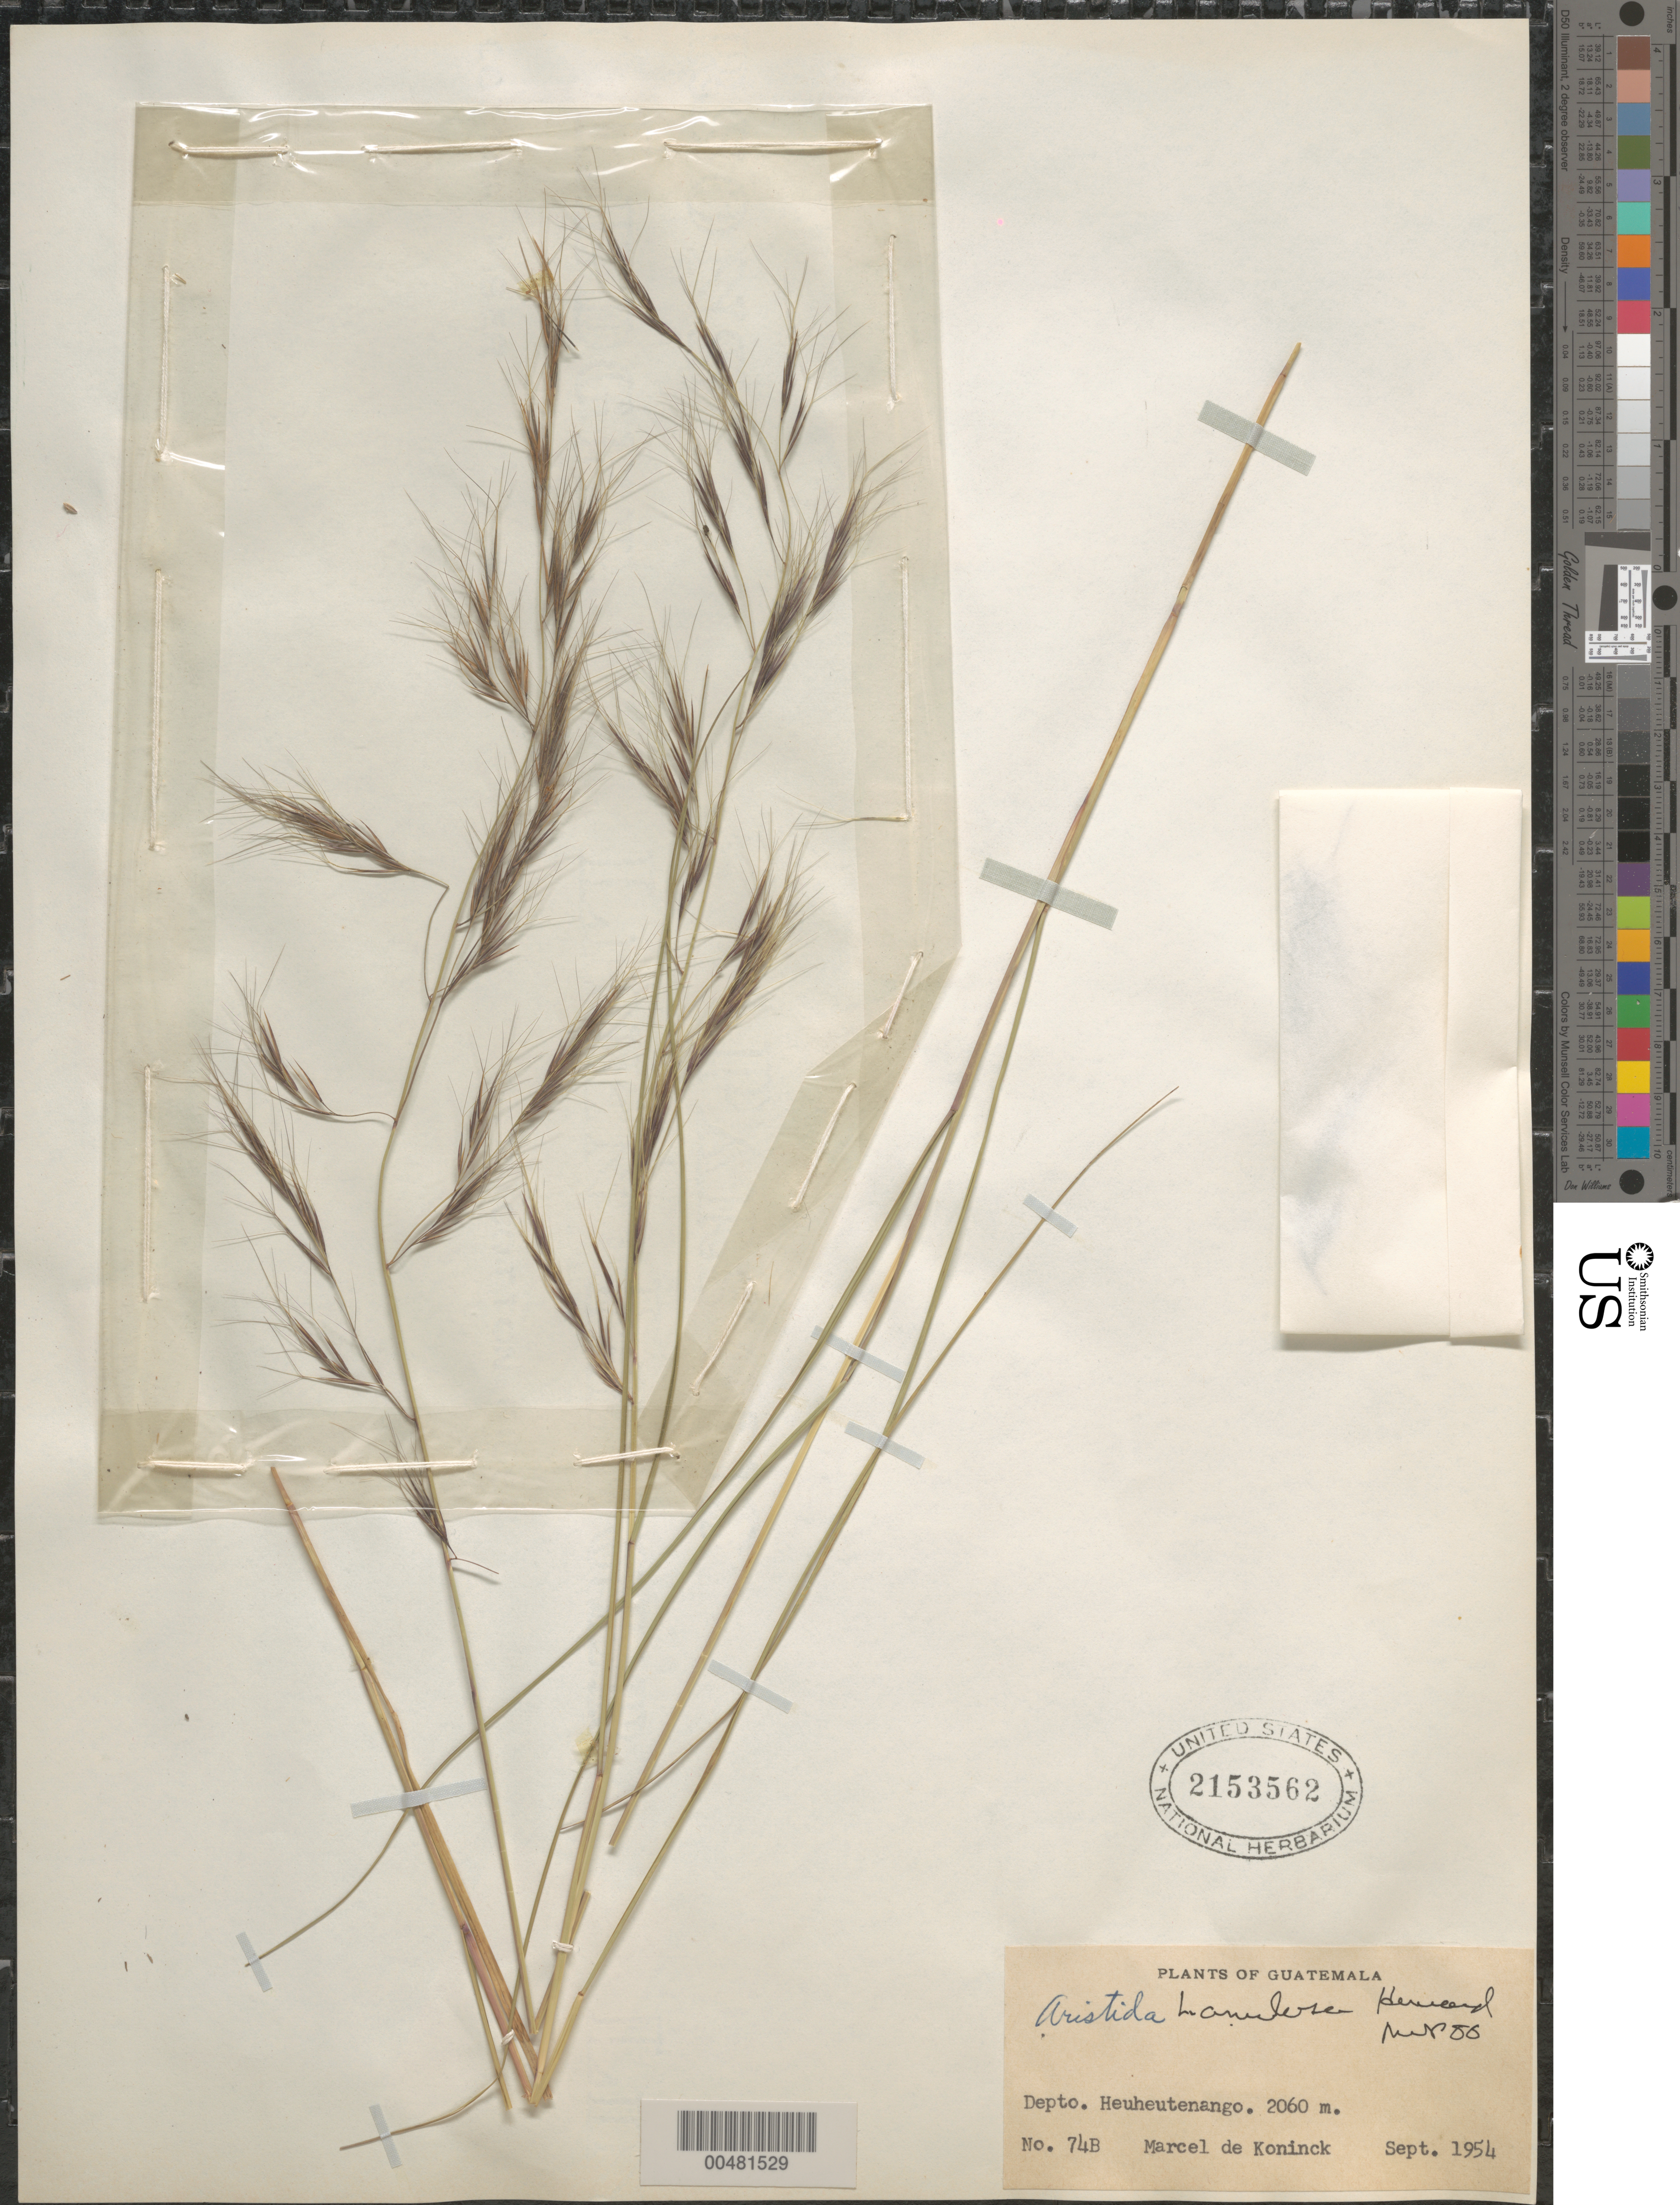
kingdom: Plantae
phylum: Tracheophyta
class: Liliopsida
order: Poales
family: Poaceae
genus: Aristida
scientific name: Aristida hamulosa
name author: Henr.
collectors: M. Koninck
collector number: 74b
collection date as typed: Sep 1954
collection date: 1954-09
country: Guatemala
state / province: Huehuetenango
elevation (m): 2060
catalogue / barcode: US 2153562